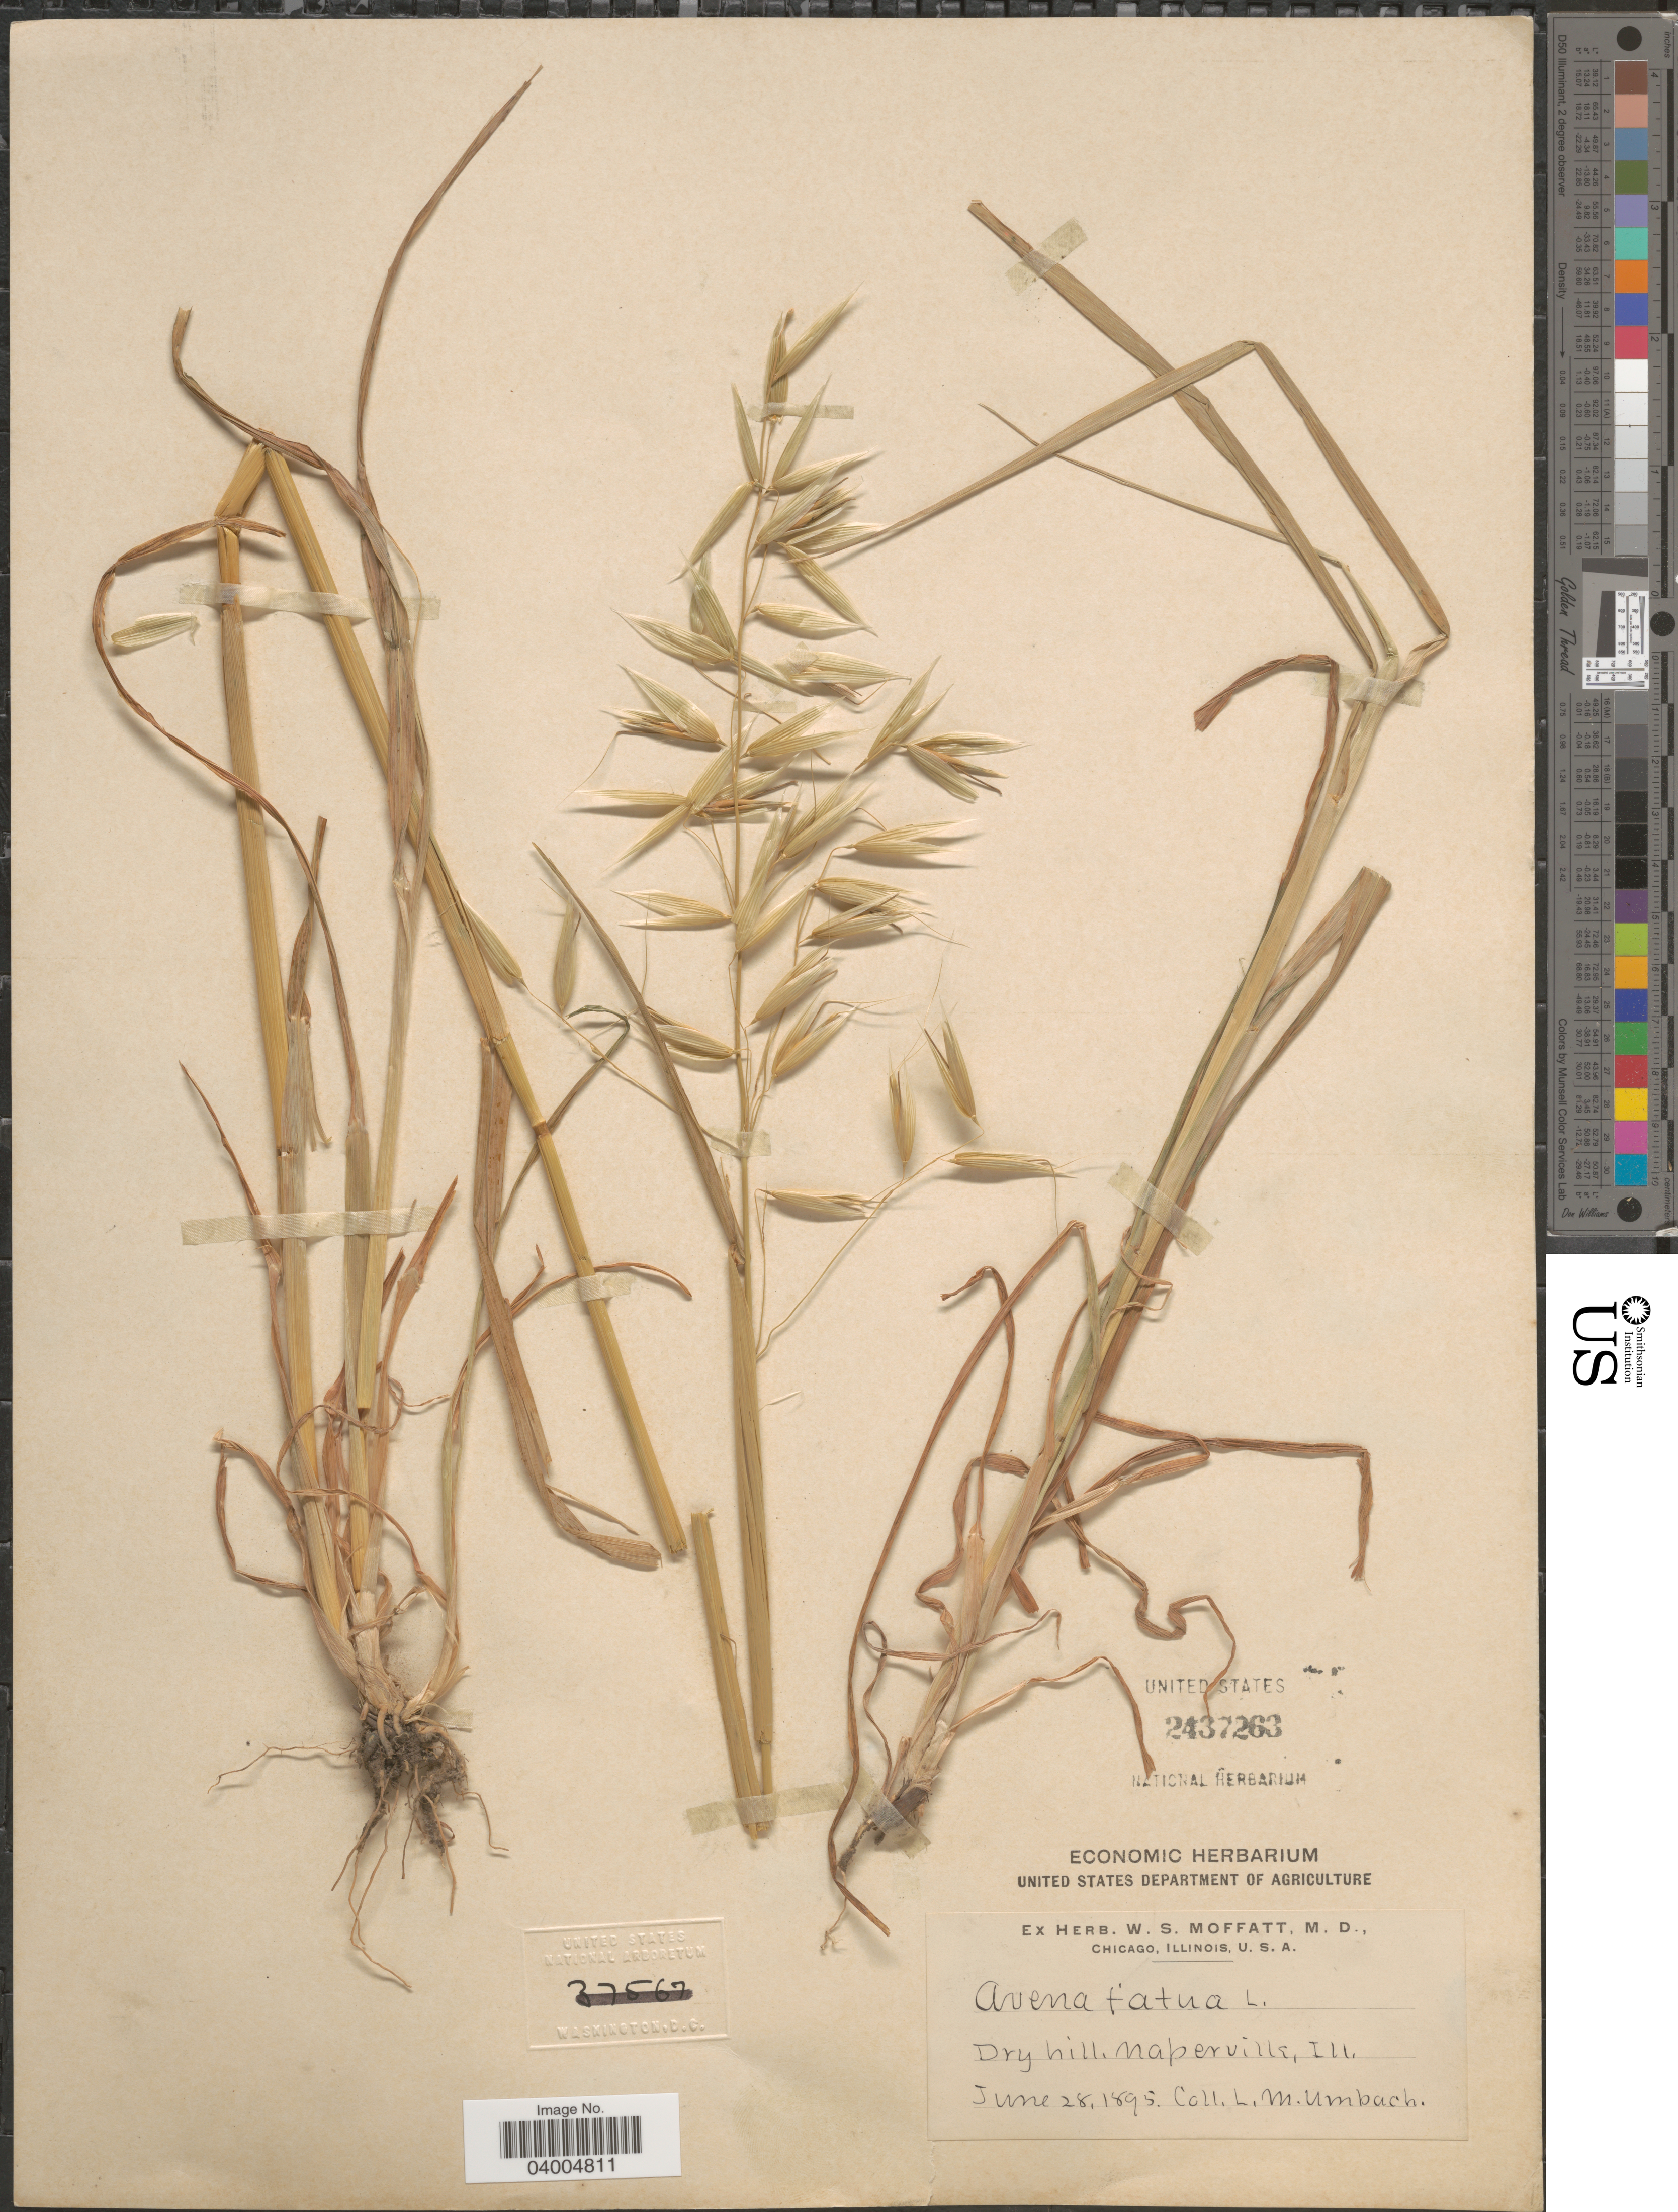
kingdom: Plantae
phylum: Tracheophyta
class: Liliopsida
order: Poales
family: Poaceae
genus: Avena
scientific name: Avena fatua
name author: L.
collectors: L. M. Umbach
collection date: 1895-06-28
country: United States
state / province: Illinois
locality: Dry hill, Naperville.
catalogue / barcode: US 2437263